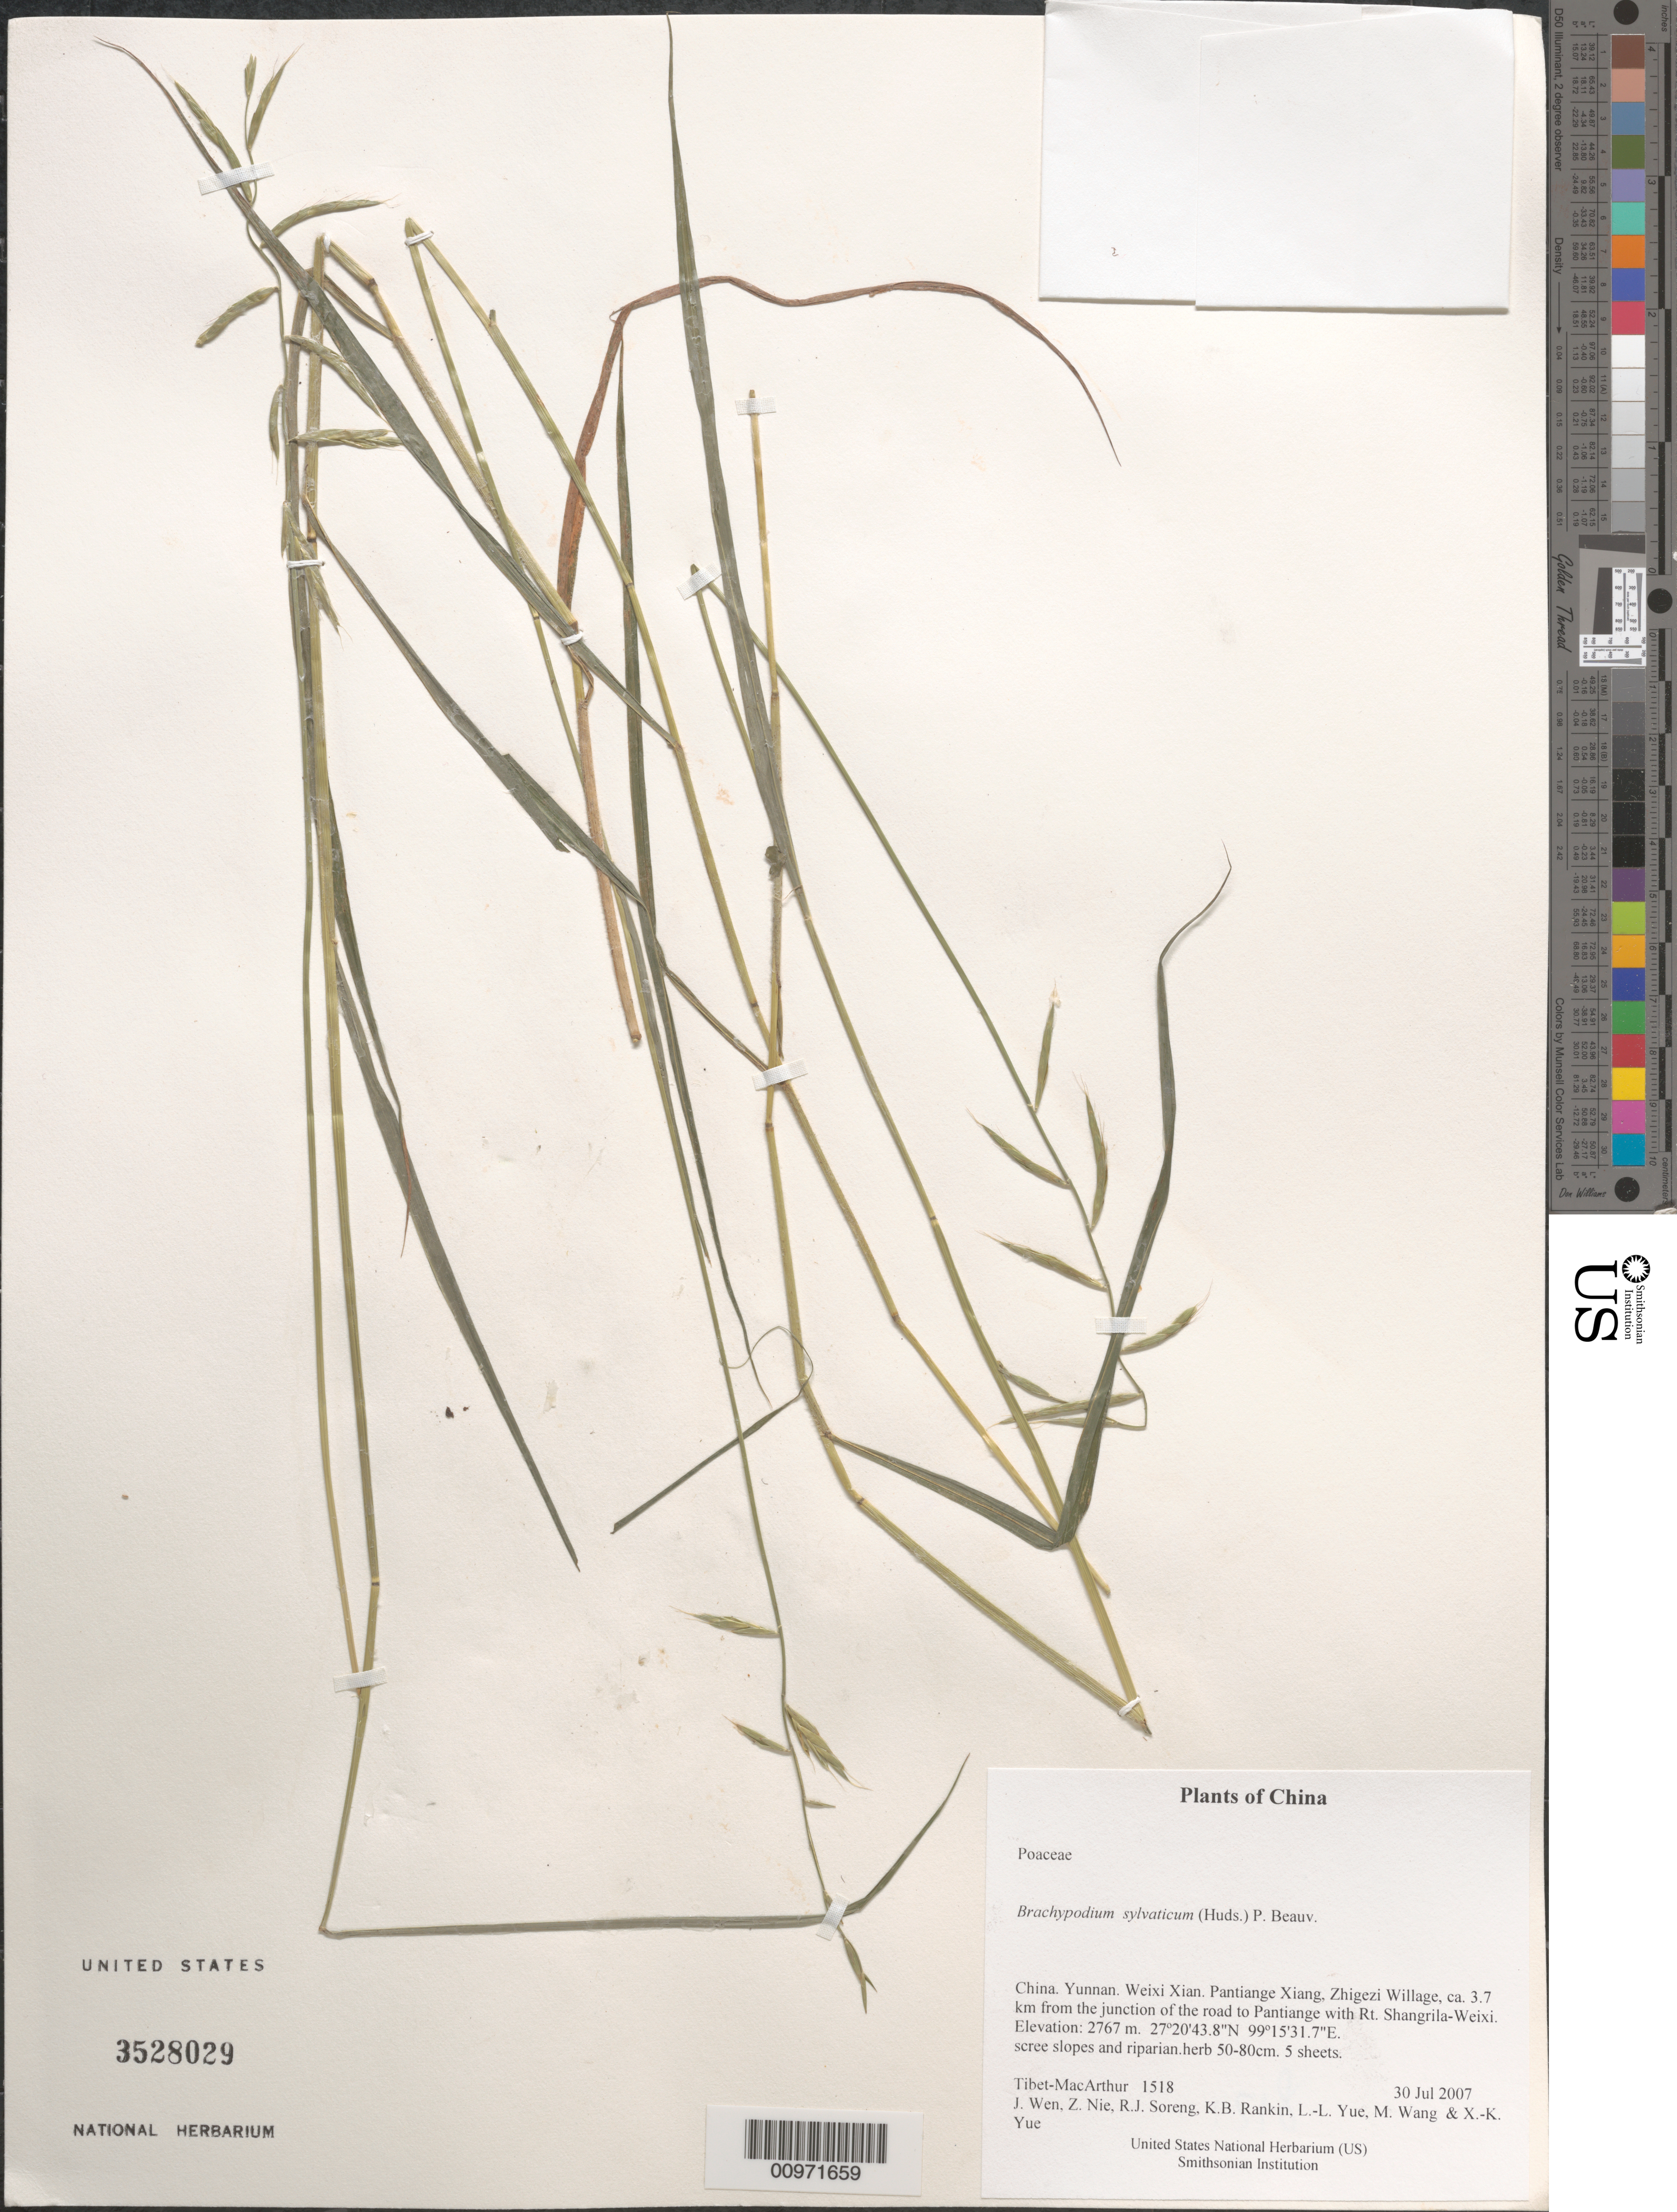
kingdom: Plantae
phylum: Tracheophyta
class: Liliopsida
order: Poales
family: Poaceae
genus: Brachypodium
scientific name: Brachypodium sylvaticum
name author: (Huds.) P. Beauv.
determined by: Soreng, Robert J., Research Associate (BOT), Smithsonian Institution - National Museum of Natural History (UNITED STATES)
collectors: Tibet-MacArthur, J. Wen, Z. Nie, R. J. Soreng, K. Rankin, L. Yue, M. Wang & X. Yue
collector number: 1518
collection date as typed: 30 Jul 2007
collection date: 2007-07-30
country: China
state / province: Yunnan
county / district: Weixi Xian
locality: Pantiange Xiang, Zhigezi Willage, ca. 3.7 km from the junction of the road to Pantiange with Rt. Shangrila-Weixi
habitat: scree slopes and riparian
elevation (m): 2767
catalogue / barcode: US 3528029